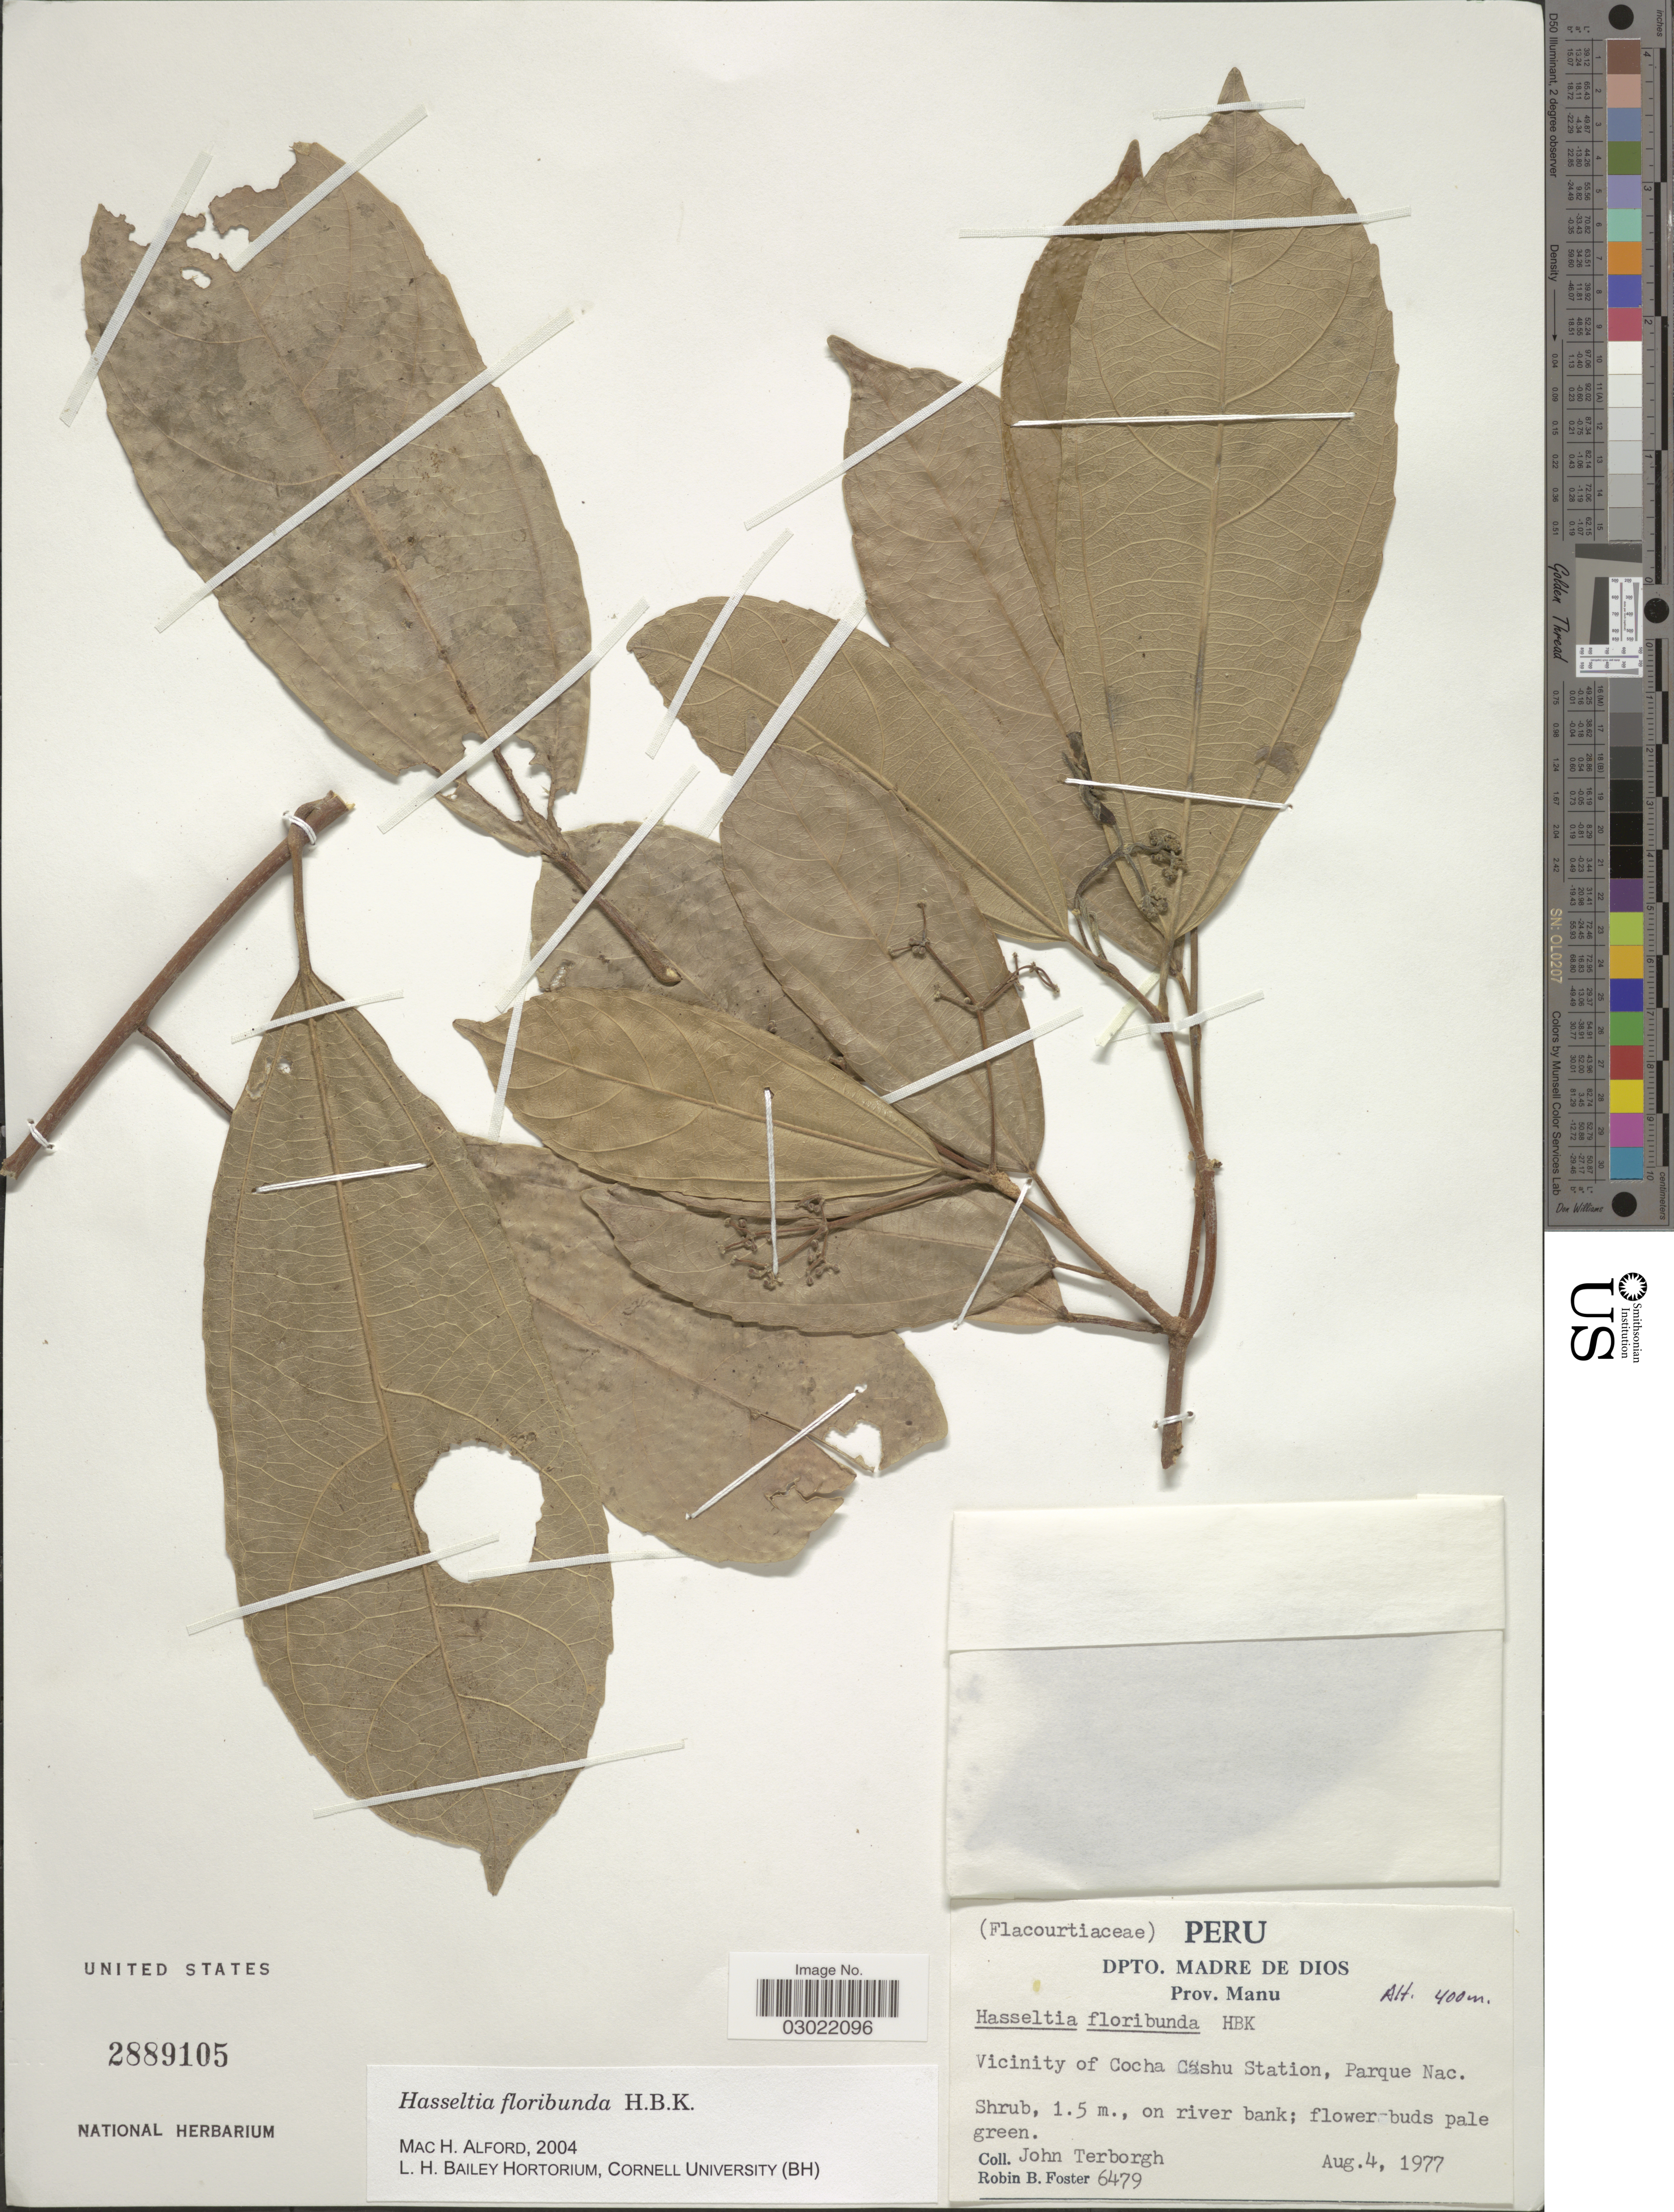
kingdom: Plantae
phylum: Tracheophyta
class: Magnoliopsida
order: Malpighiales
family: Salicaceae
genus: Hasseltia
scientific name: Hasseltia floribunda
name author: Kunth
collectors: J. Terborgh & R. B. Foster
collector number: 6479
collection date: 1977-08-04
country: Peru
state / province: Madre de Dios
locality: Dpto. Madre de Dios. Prov. Manu. Vicinity of Cocha Cashu Station, Parque Nac.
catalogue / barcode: US 2889105